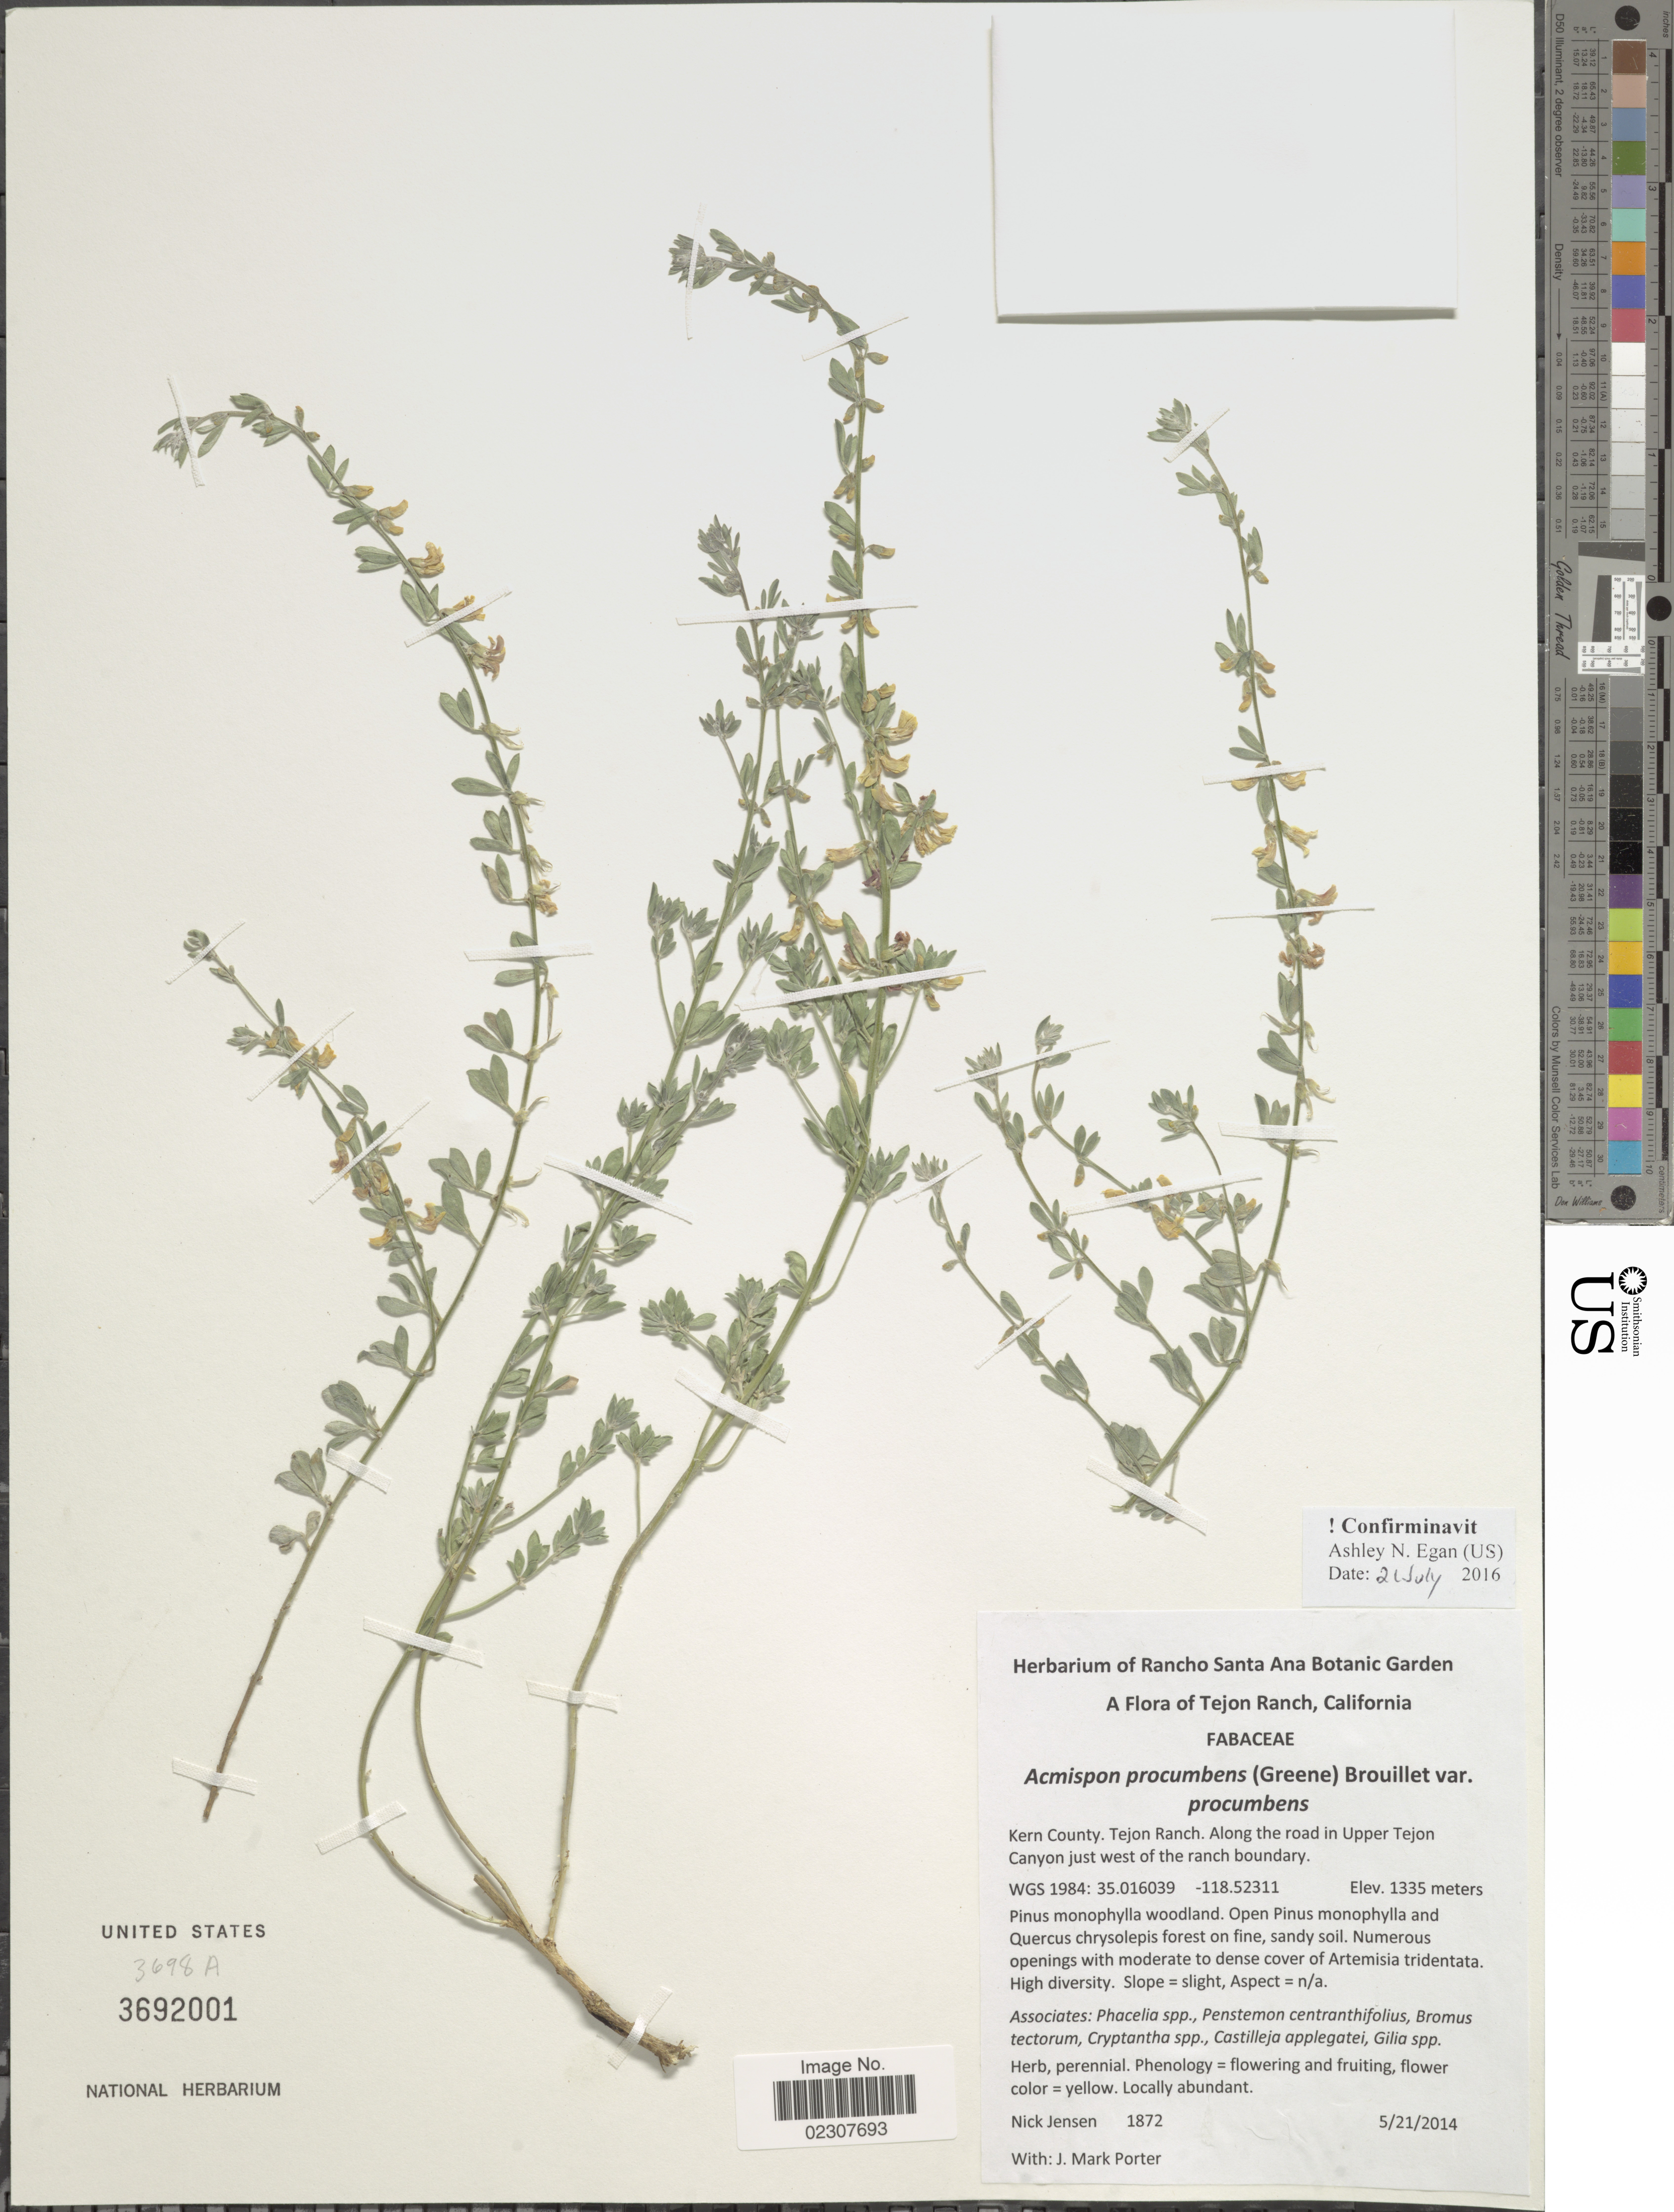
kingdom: Plantae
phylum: Tracheophyta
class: Magnoliopsida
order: Fabales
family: Fabaceae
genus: Acmispon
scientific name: Acmispon procumbens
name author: (Greene) Brouillet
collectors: N. Jensen & J. M. Porter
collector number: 1872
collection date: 2014-05-21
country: United States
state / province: California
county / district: Kern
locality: Tejon Ranch, Kern County. Tejon Ranch. Cayon del Agua Escondida just south of the point where the road splits. Along the road in Upper Tejon Canyon just west of ranch boundary, WGS 198: 35.016039 -118.52311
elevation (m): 1335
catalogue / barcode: US 3692001